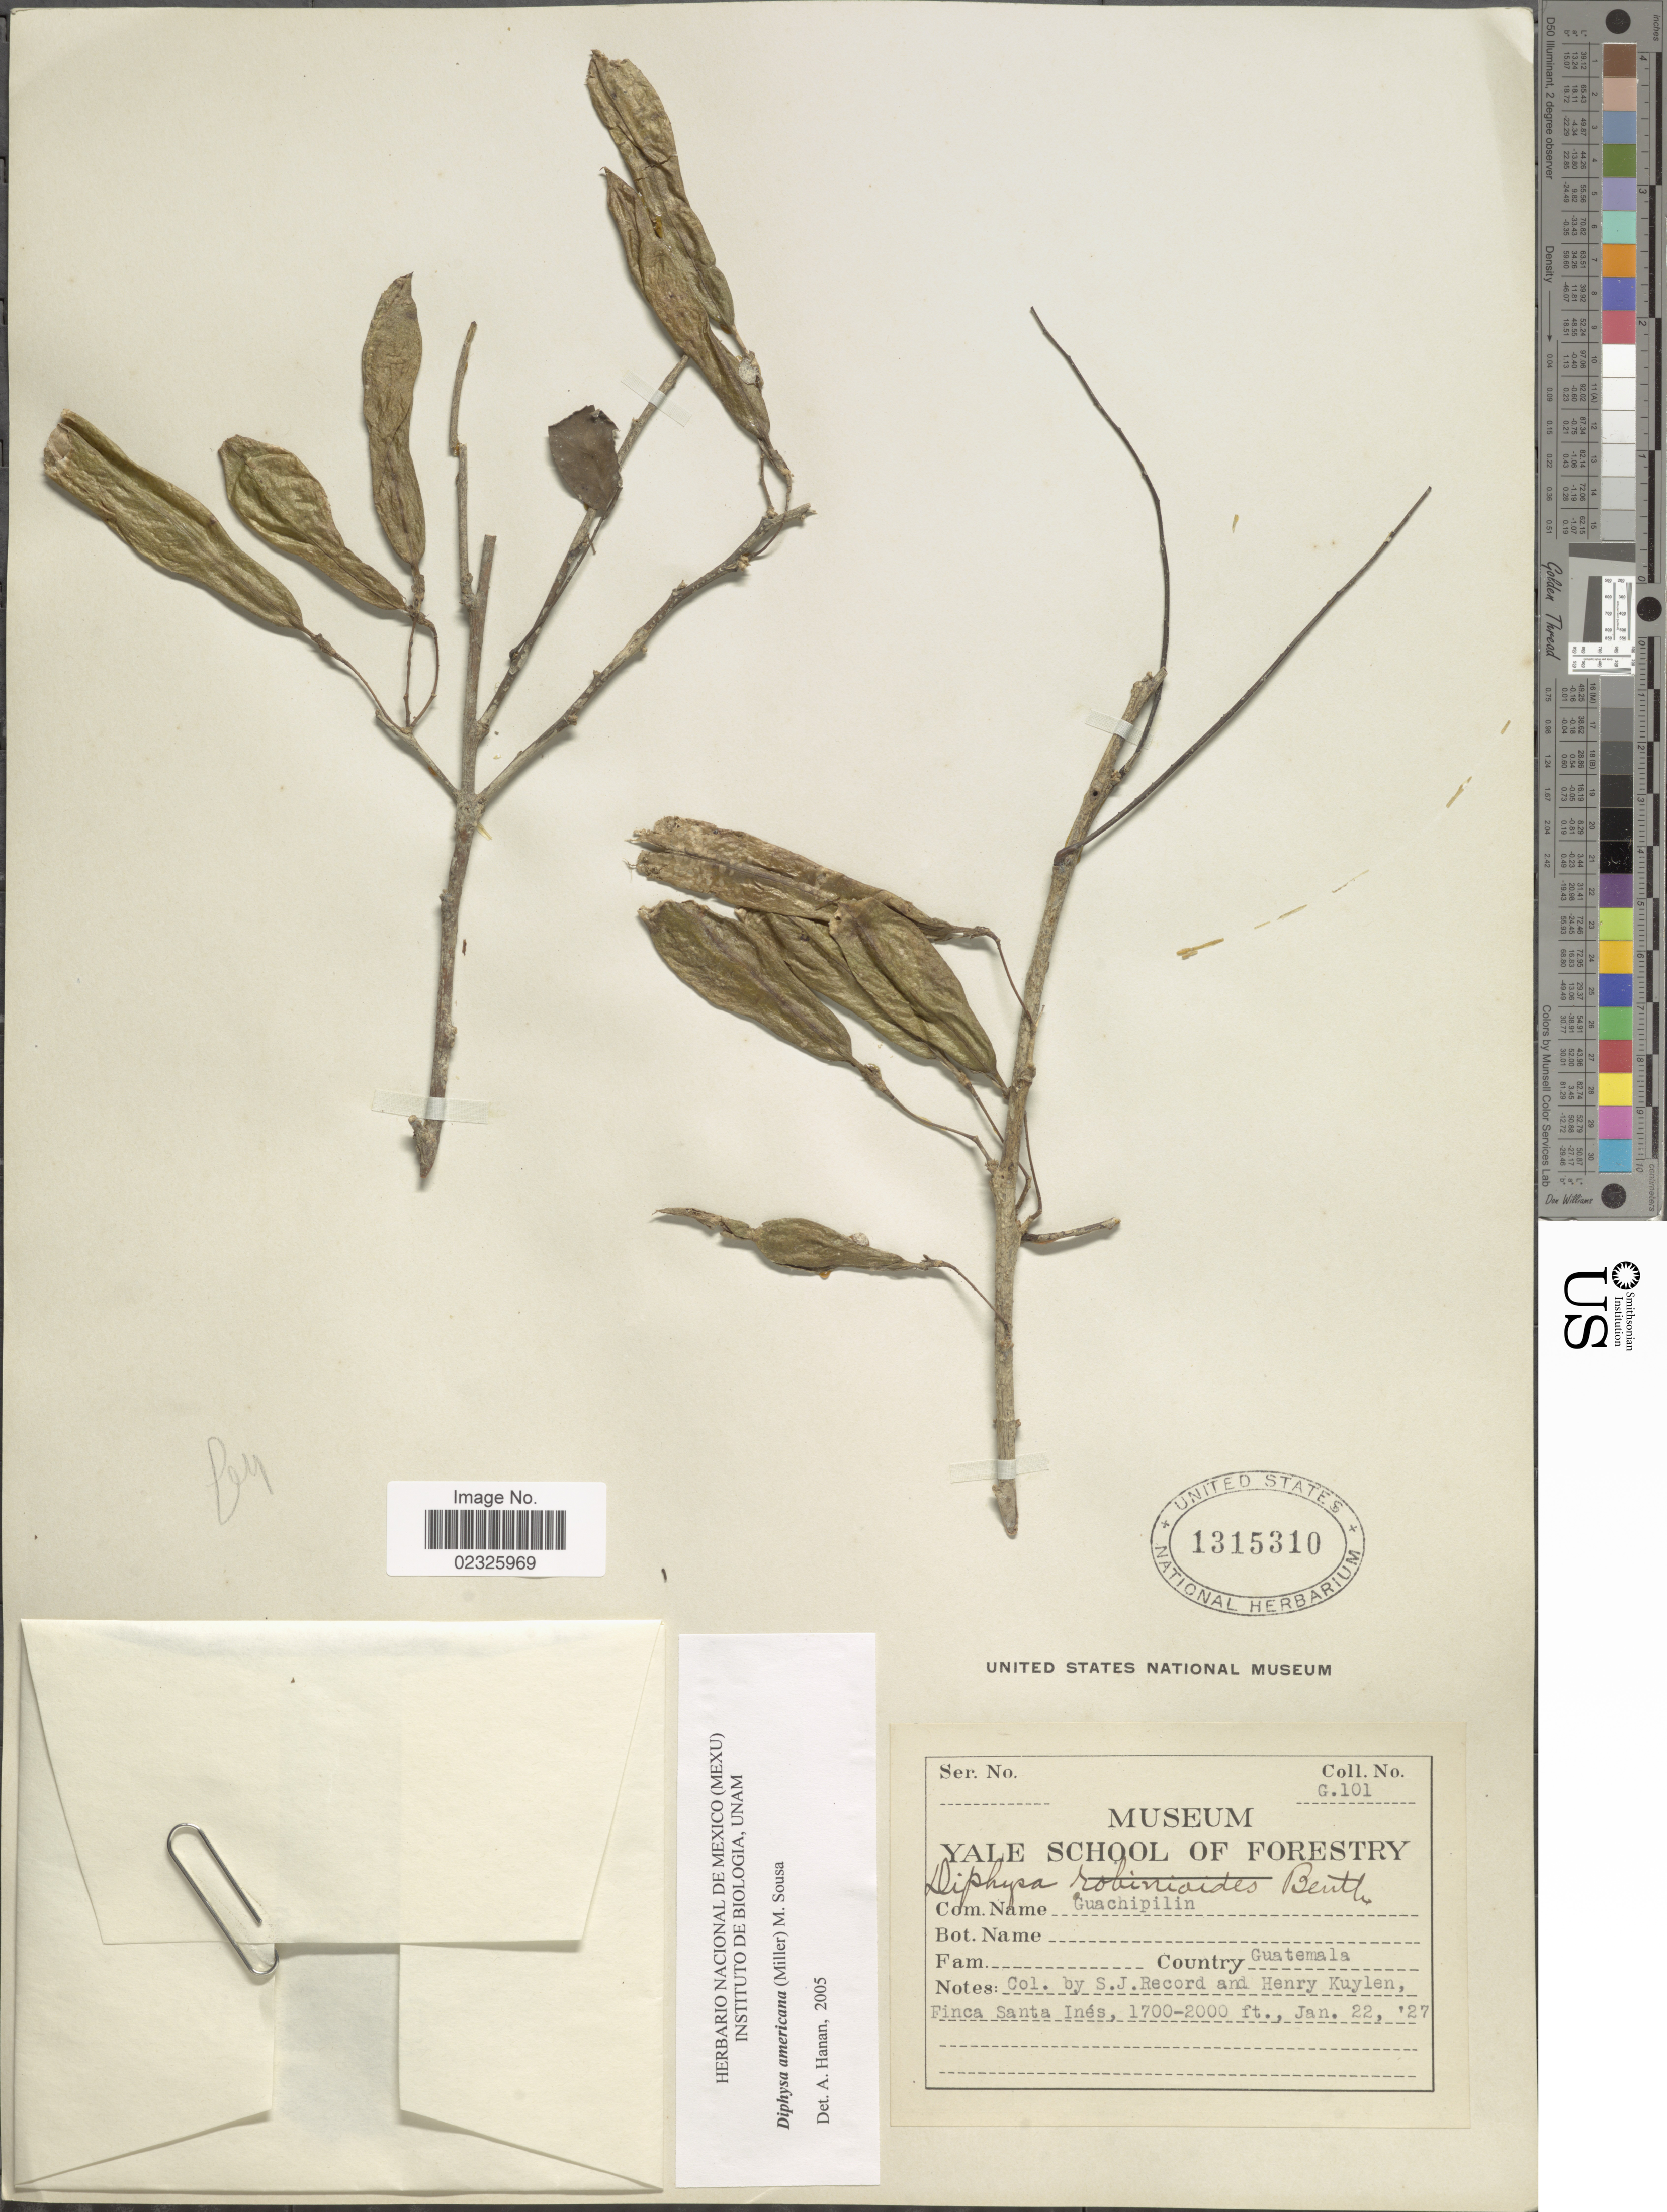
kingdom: Plantae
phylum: Tracheophyta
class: Magnoliopsida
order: Fabales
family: Fabaceae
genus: Diphysa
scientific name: Diphysa americana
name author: (Mill.) M. Sousa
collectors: S. J. Record & H. Kuylen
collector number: G.101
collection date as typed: Transcribed d/m/y: 22/1/27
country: Guatemala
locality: Finca Santa Ines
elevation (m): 518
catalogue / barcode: US 1315310